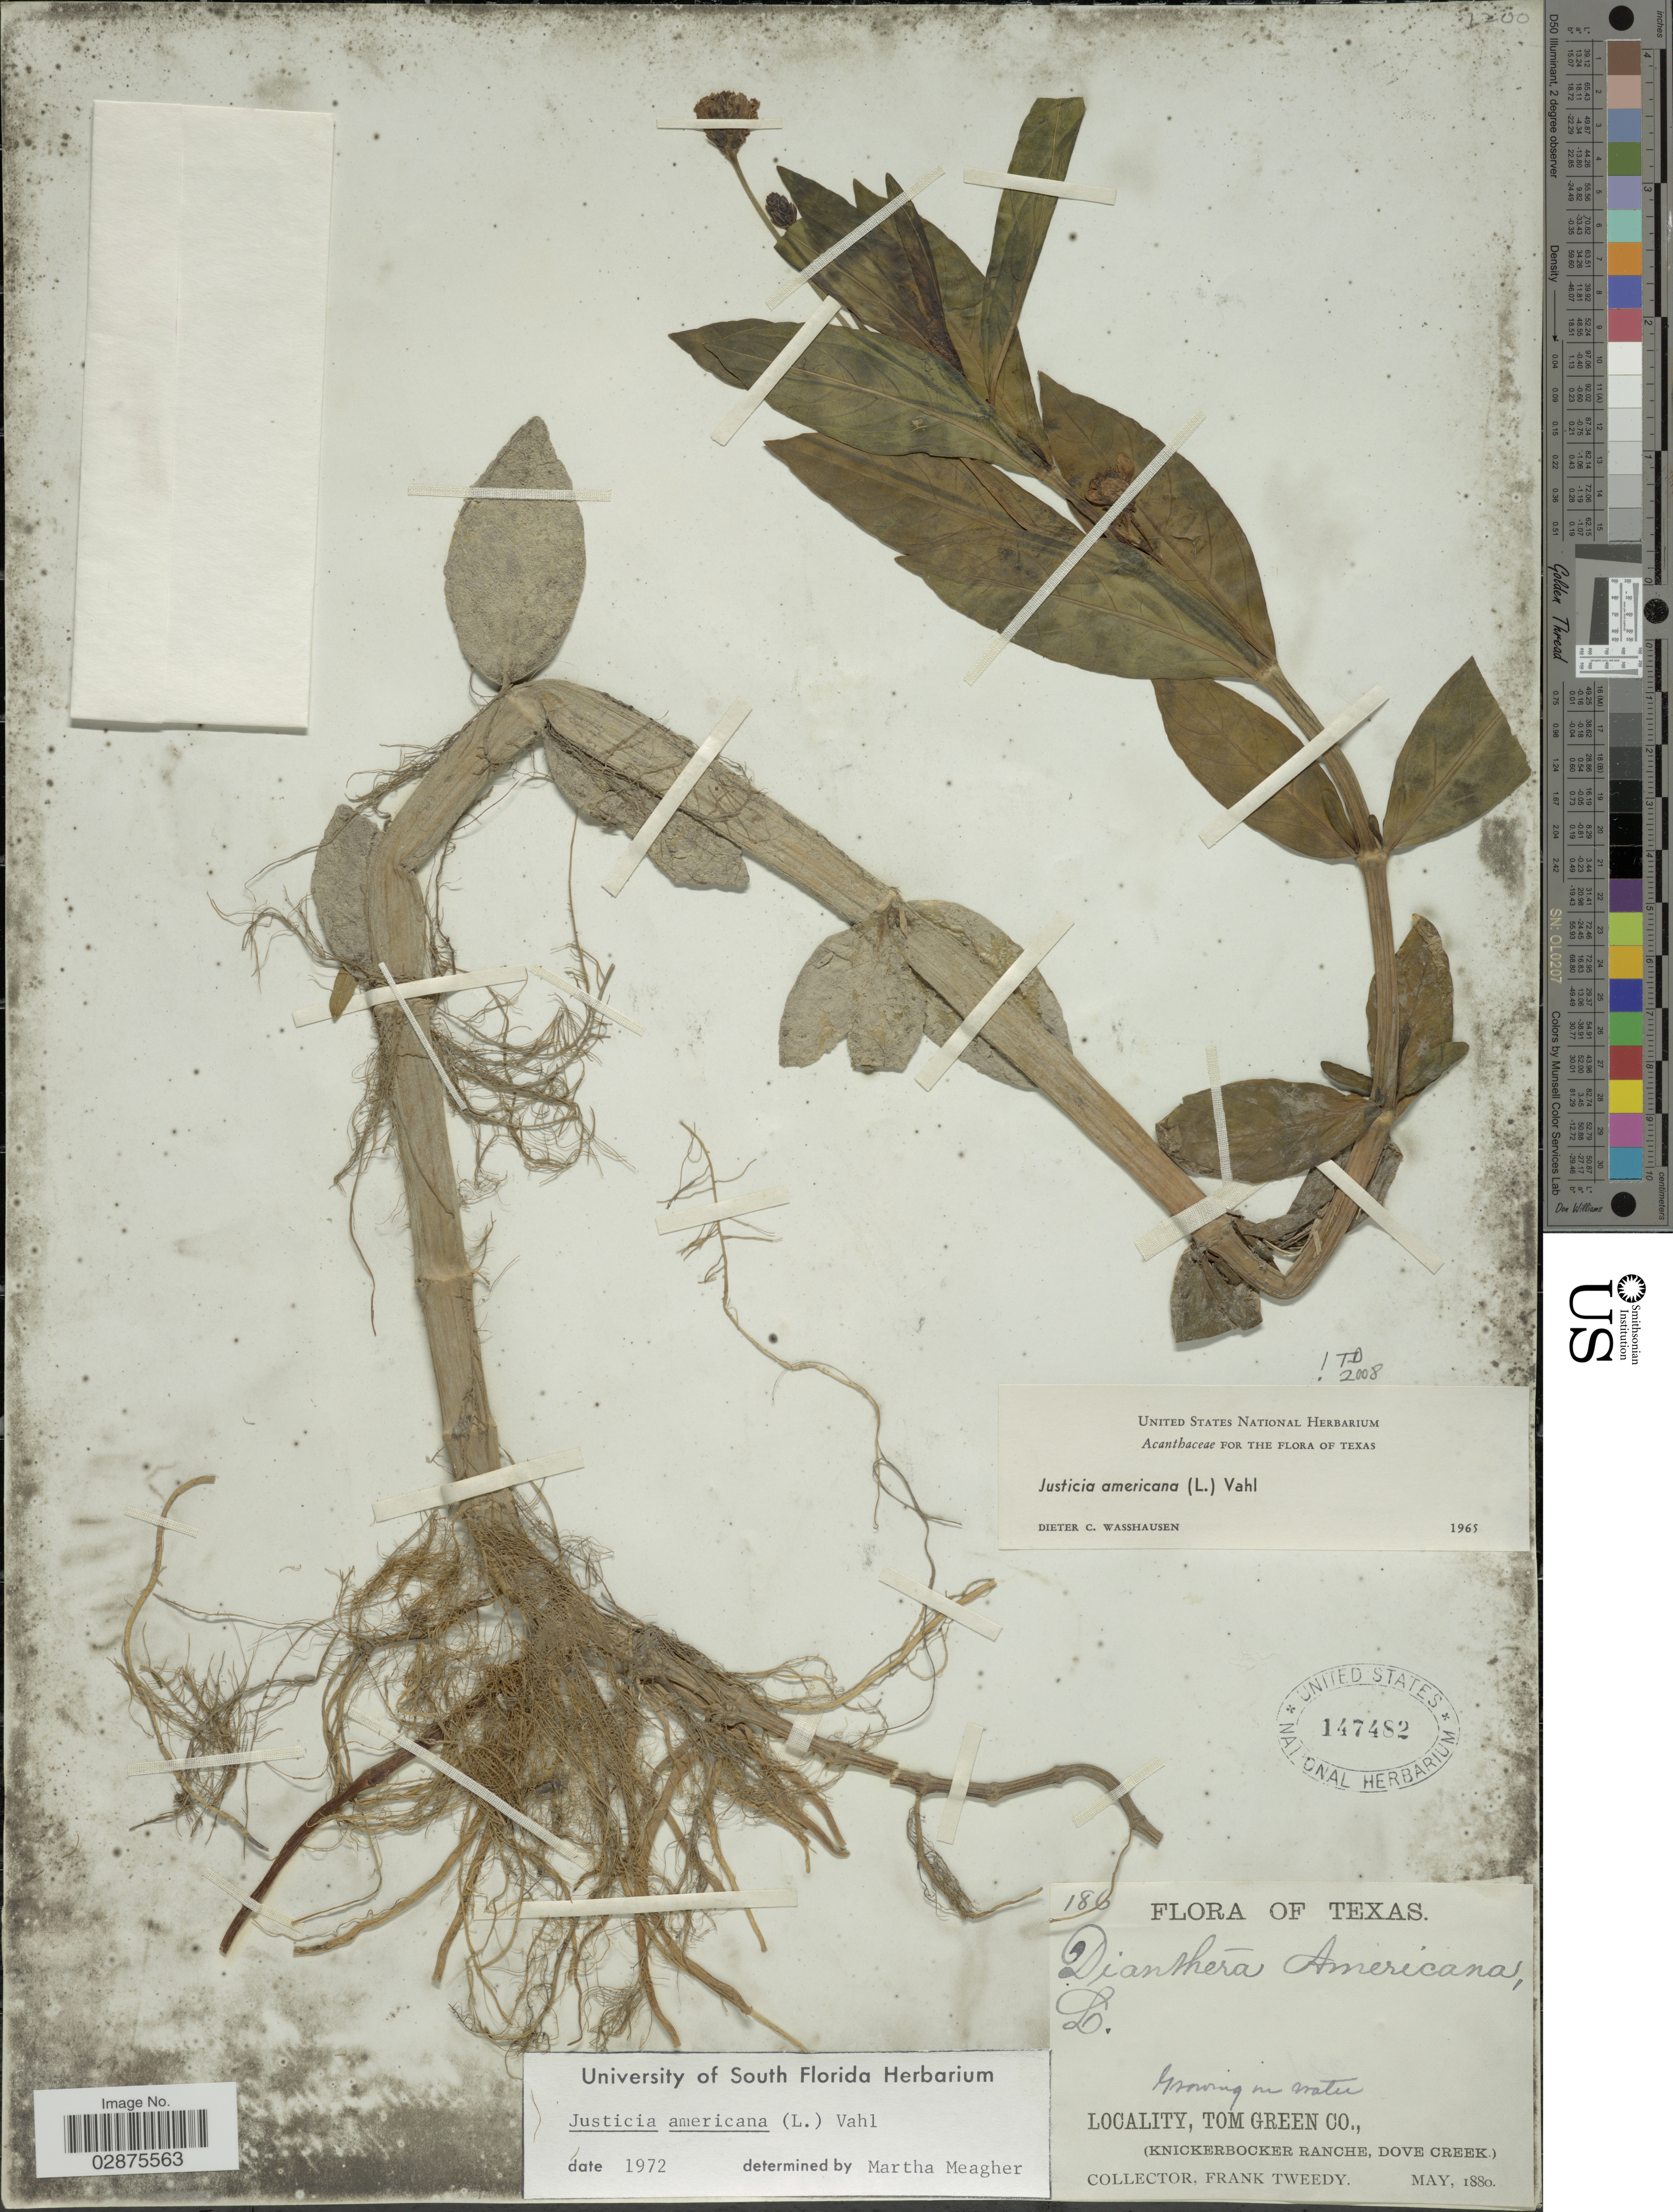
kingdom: Plantae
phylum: Tracheophyta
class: Magnoliopsida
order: Lamiales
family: Acanthaceae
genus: Justicia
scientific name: Justicia americana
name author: (L.) Vahl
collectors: F. Tweedy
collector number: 186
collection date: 1880-05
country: United States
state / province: Texas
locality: Tom Green Co., (Knickerbocker Ranche, Dove Creek).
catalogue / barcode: US 147482